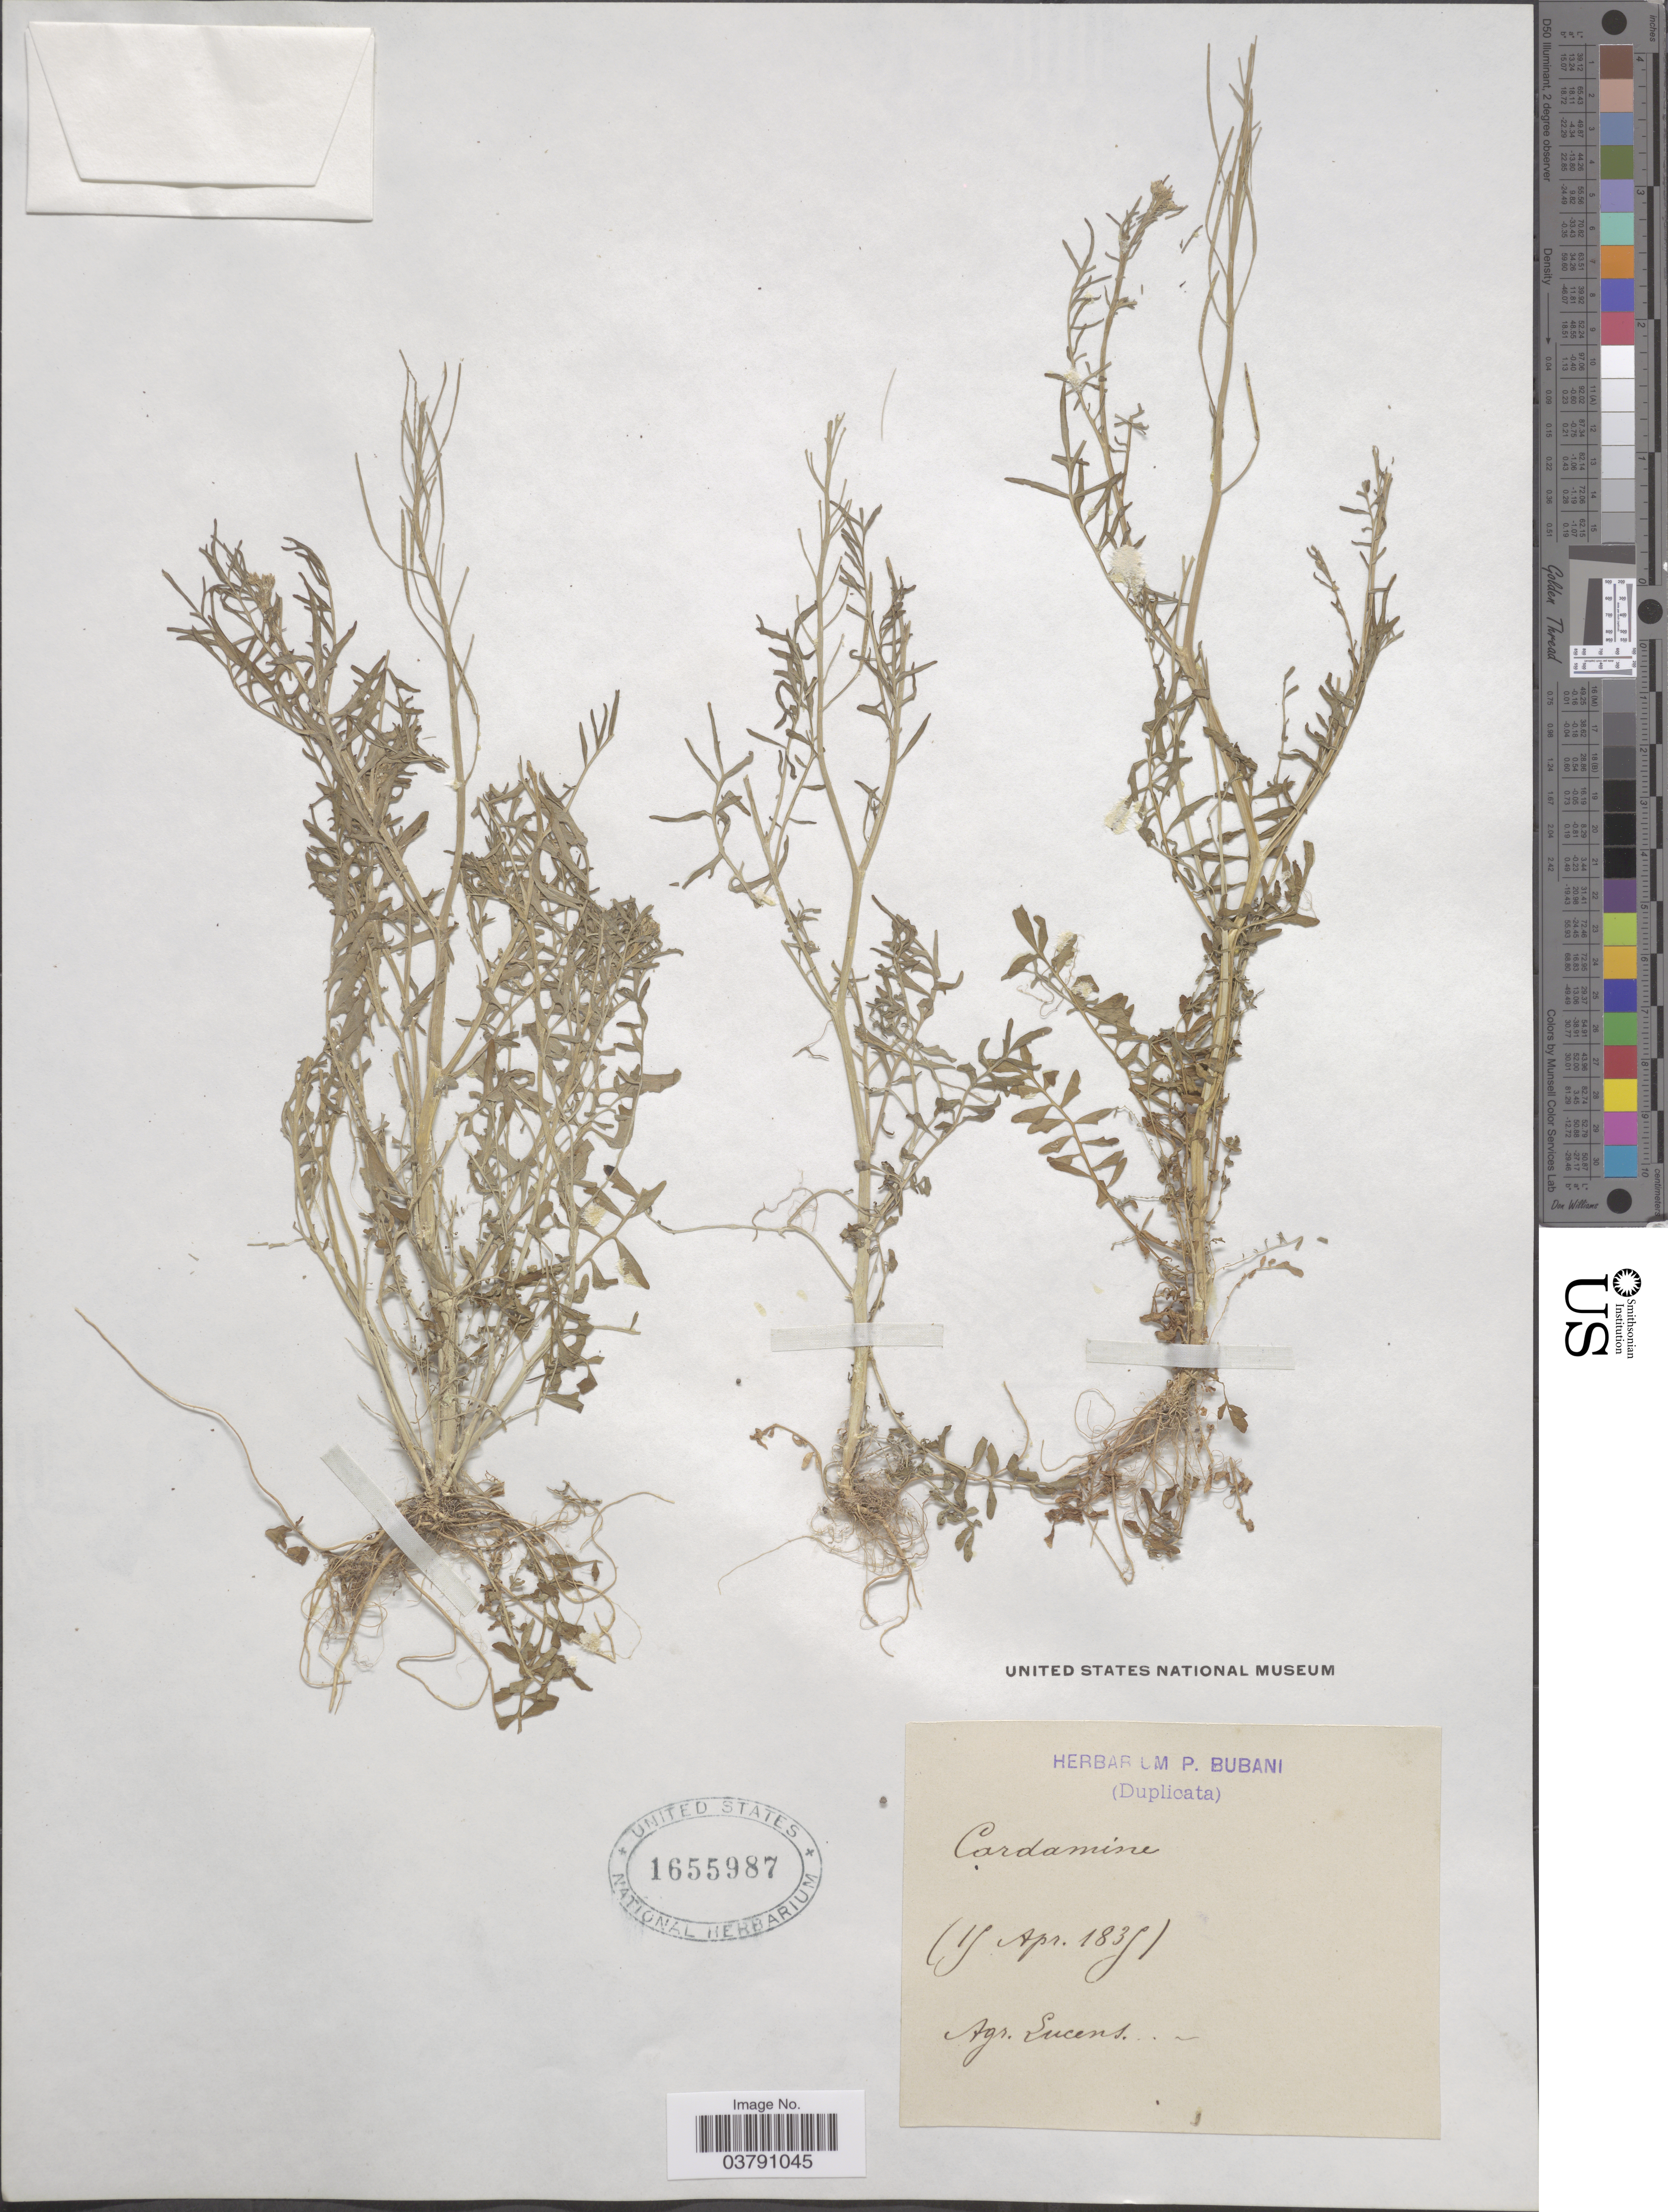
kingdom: Plantae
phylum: Tracheophyta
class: Magnoliopsida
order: Brassicales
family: Brassicaceae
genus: Cardamine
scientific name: Cardamine sp.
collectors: ex herb. P. Bubani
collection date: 1837-04-17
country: Switzerland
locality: Agr. Lucens.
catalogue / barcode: US 1655987